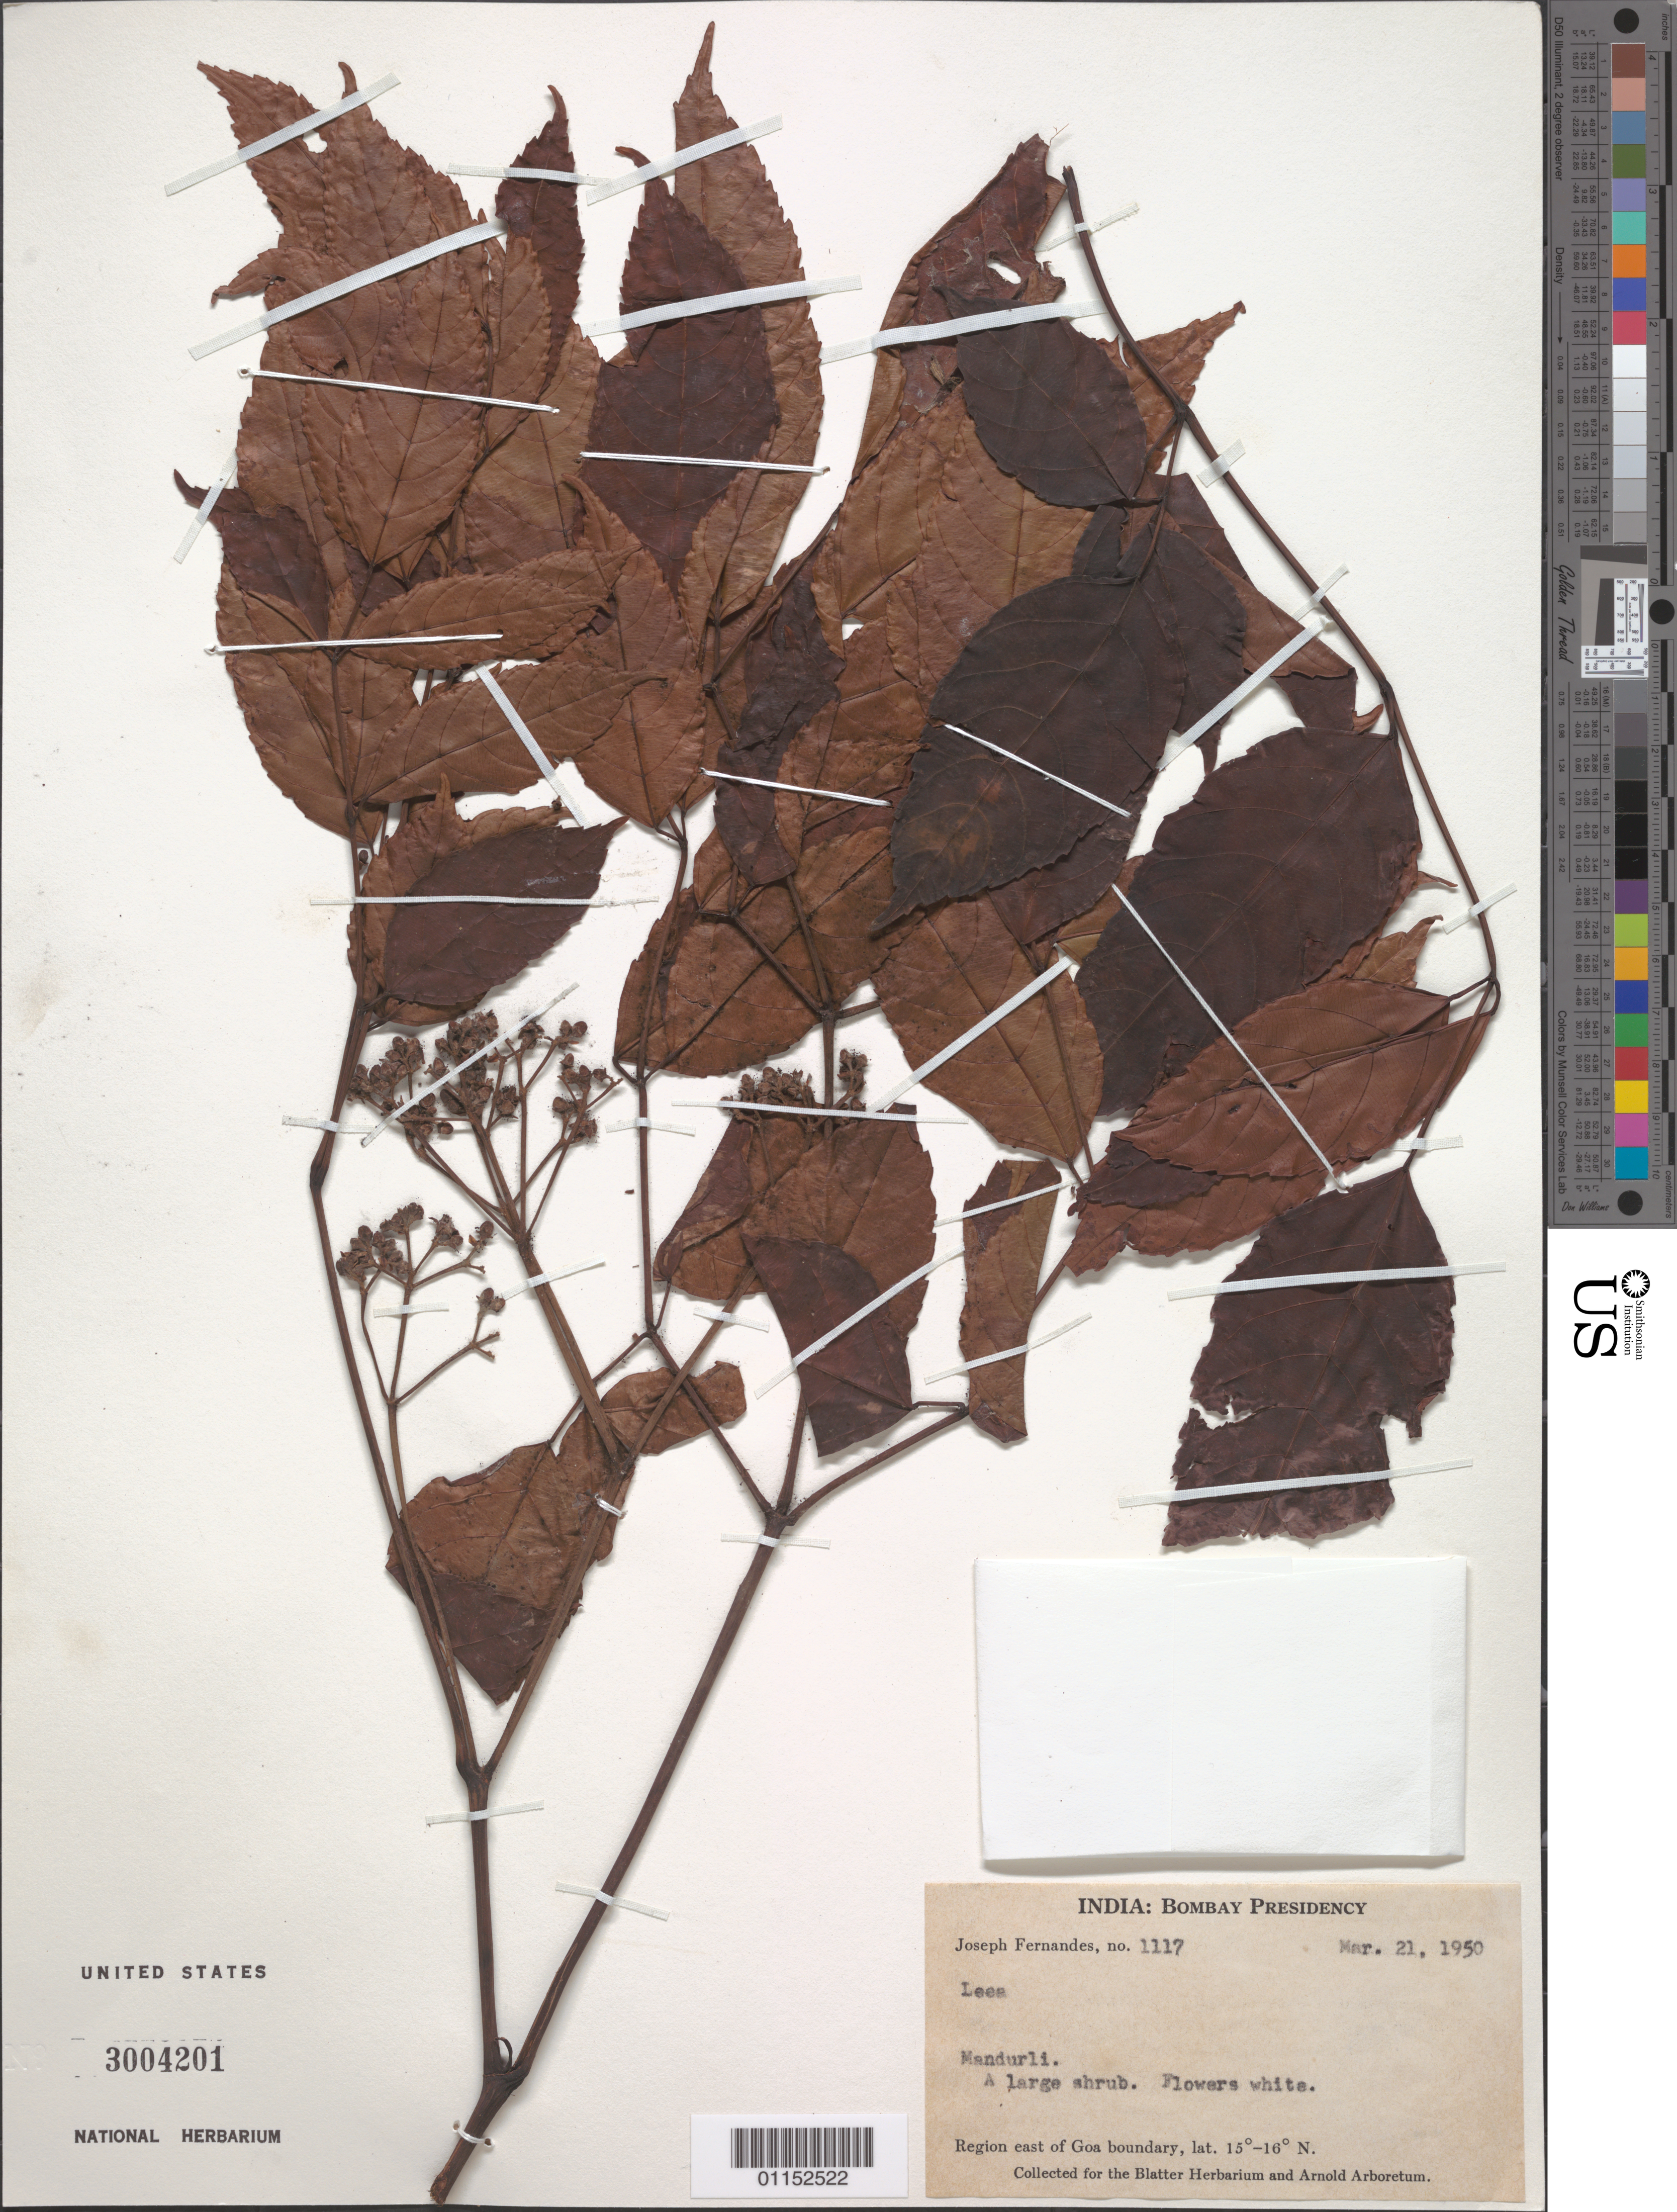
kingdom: Plantae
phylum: Tracheophyta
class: Magnoliopsida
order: Vitales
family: Vitaceae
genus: Leea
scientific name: Leea sp.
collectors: J. Fernandes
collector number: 1117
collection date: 1950-03-21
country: India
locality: Region E of Goa boundary. Mandurli.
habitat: A large shrub.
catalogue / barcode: US 3004201